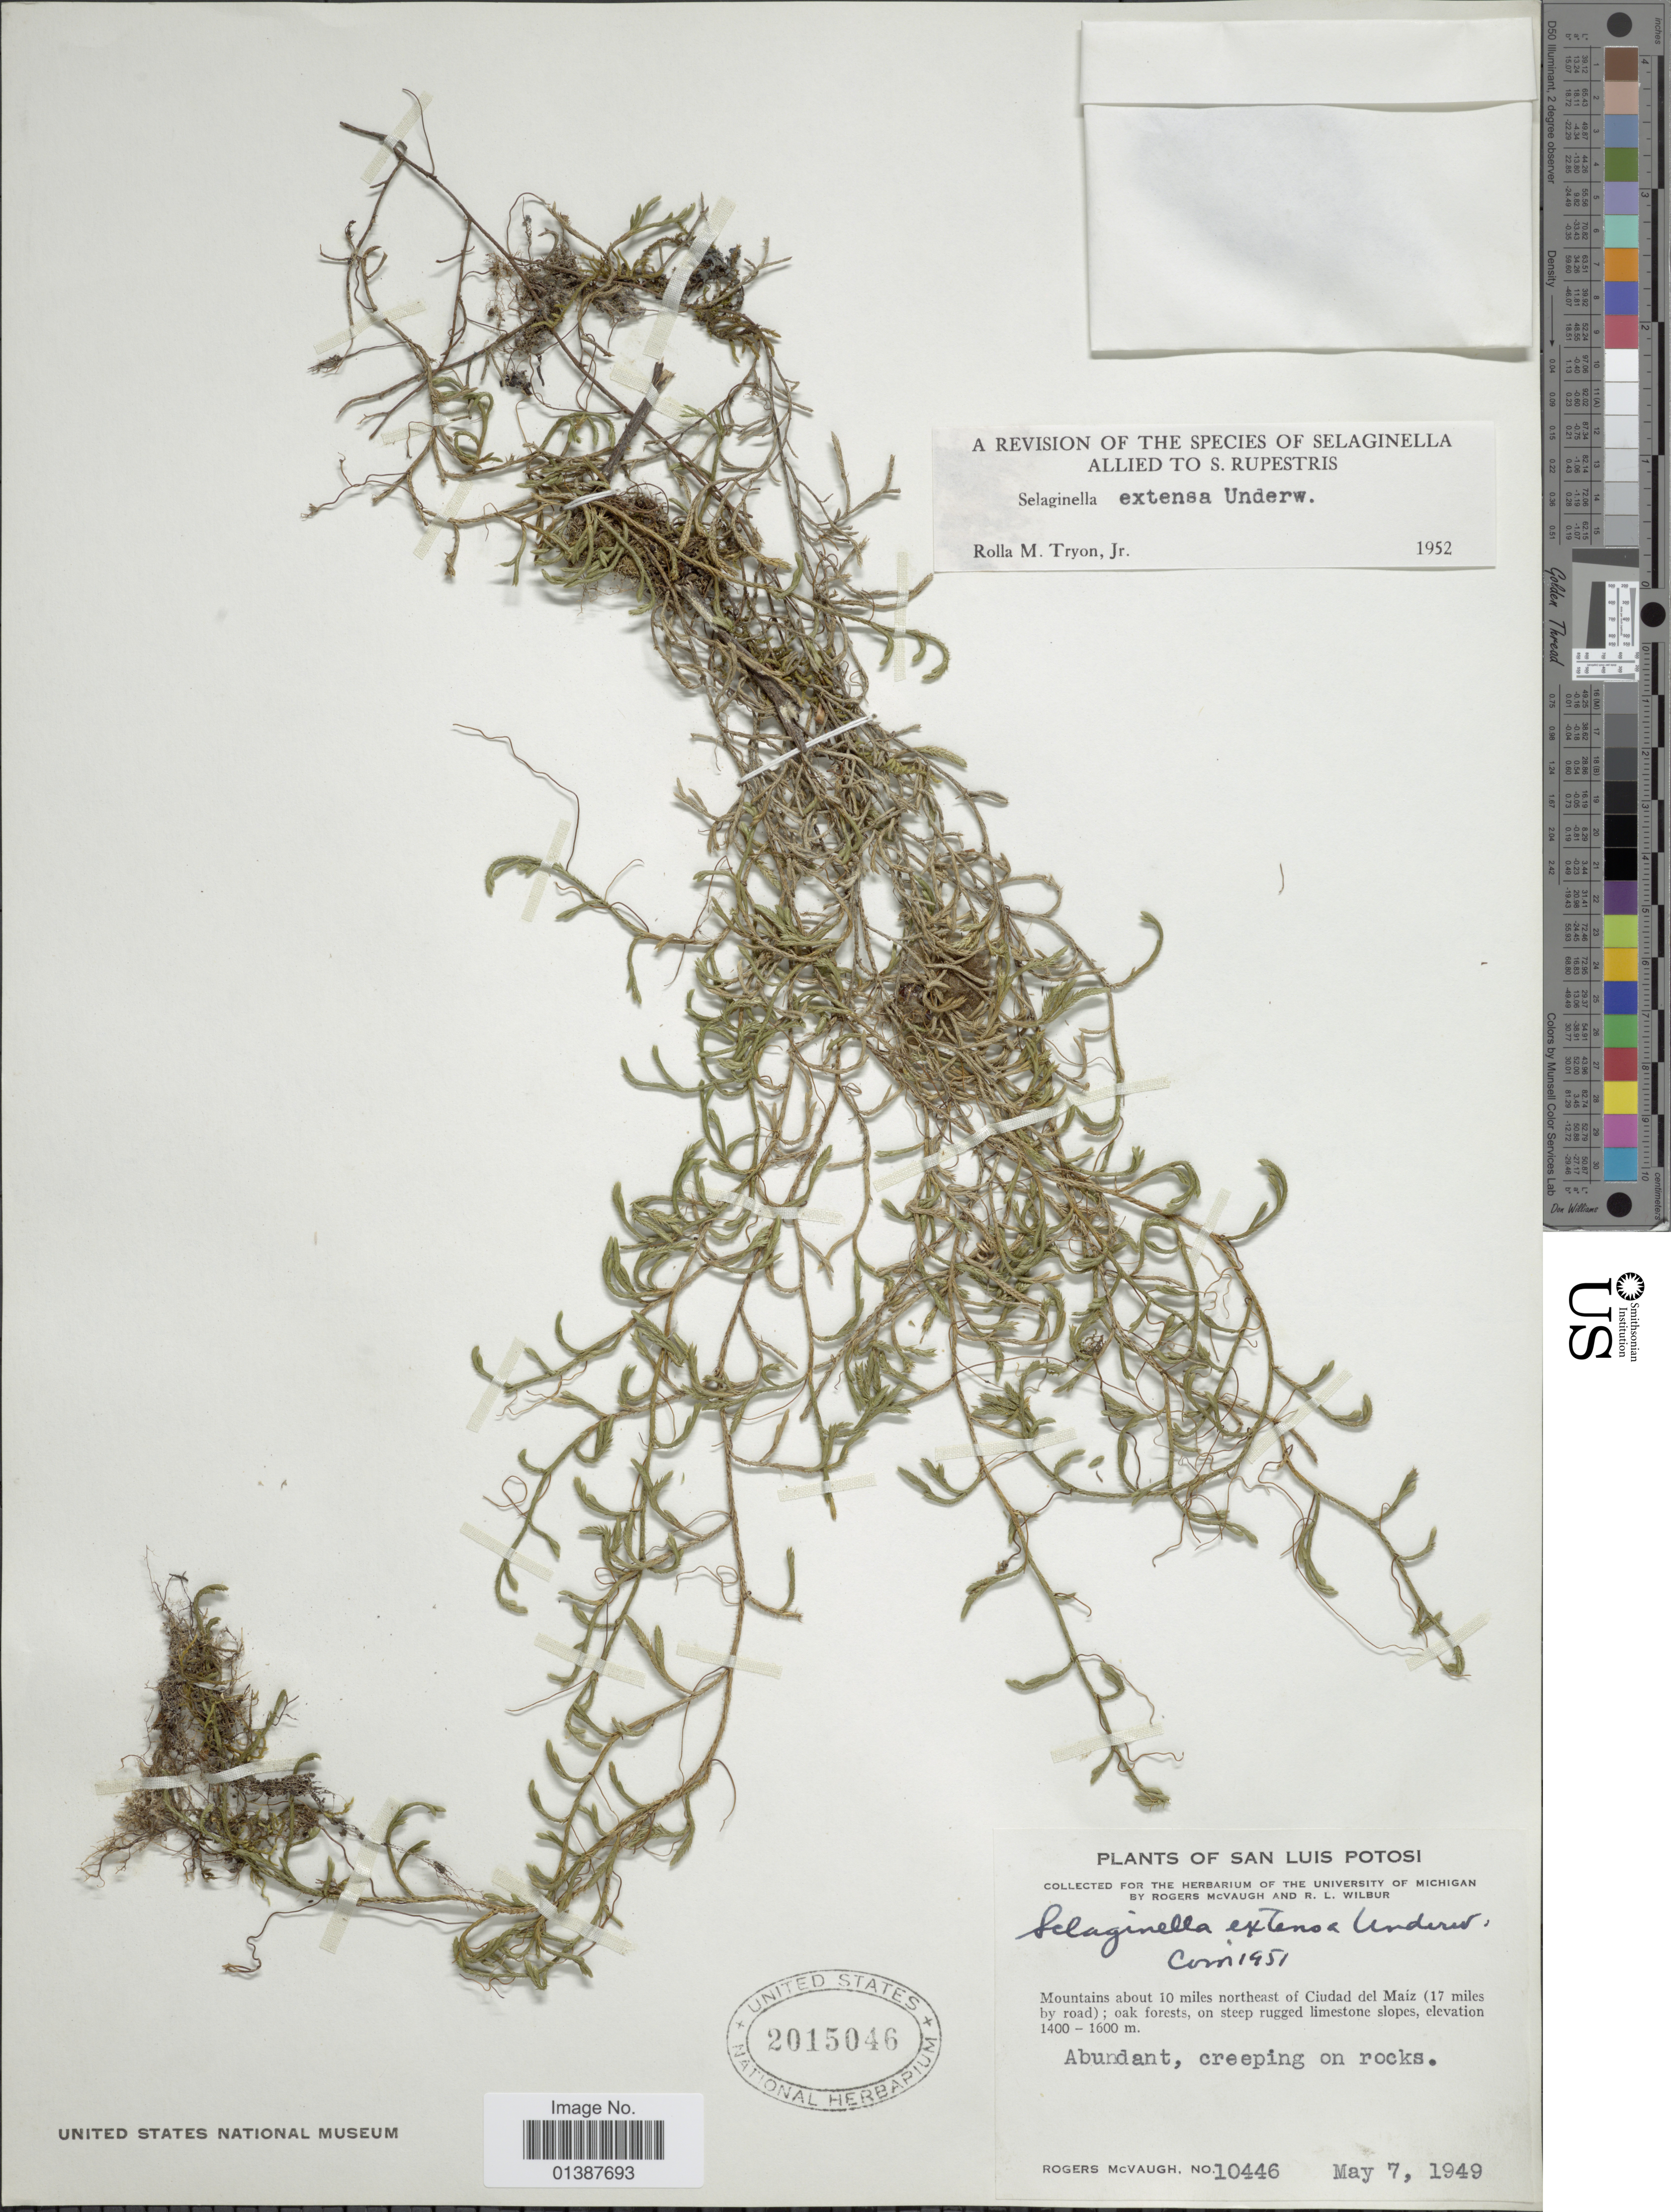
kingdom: Plantae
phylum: Tracheophyta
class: Lycopodiopsida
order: Selaginellales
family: Selaginellaceae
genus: Selaginella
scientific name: Selaginella extensa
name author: Underw.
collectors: R. McVaugh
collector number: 10446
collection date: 1949-05-07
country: Mexico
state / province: San Luis Potosí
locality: Mountains about 10 miles northeast of Ciudad del Maiz (17 miles by road)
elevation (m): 1400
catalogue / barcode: US 2015046